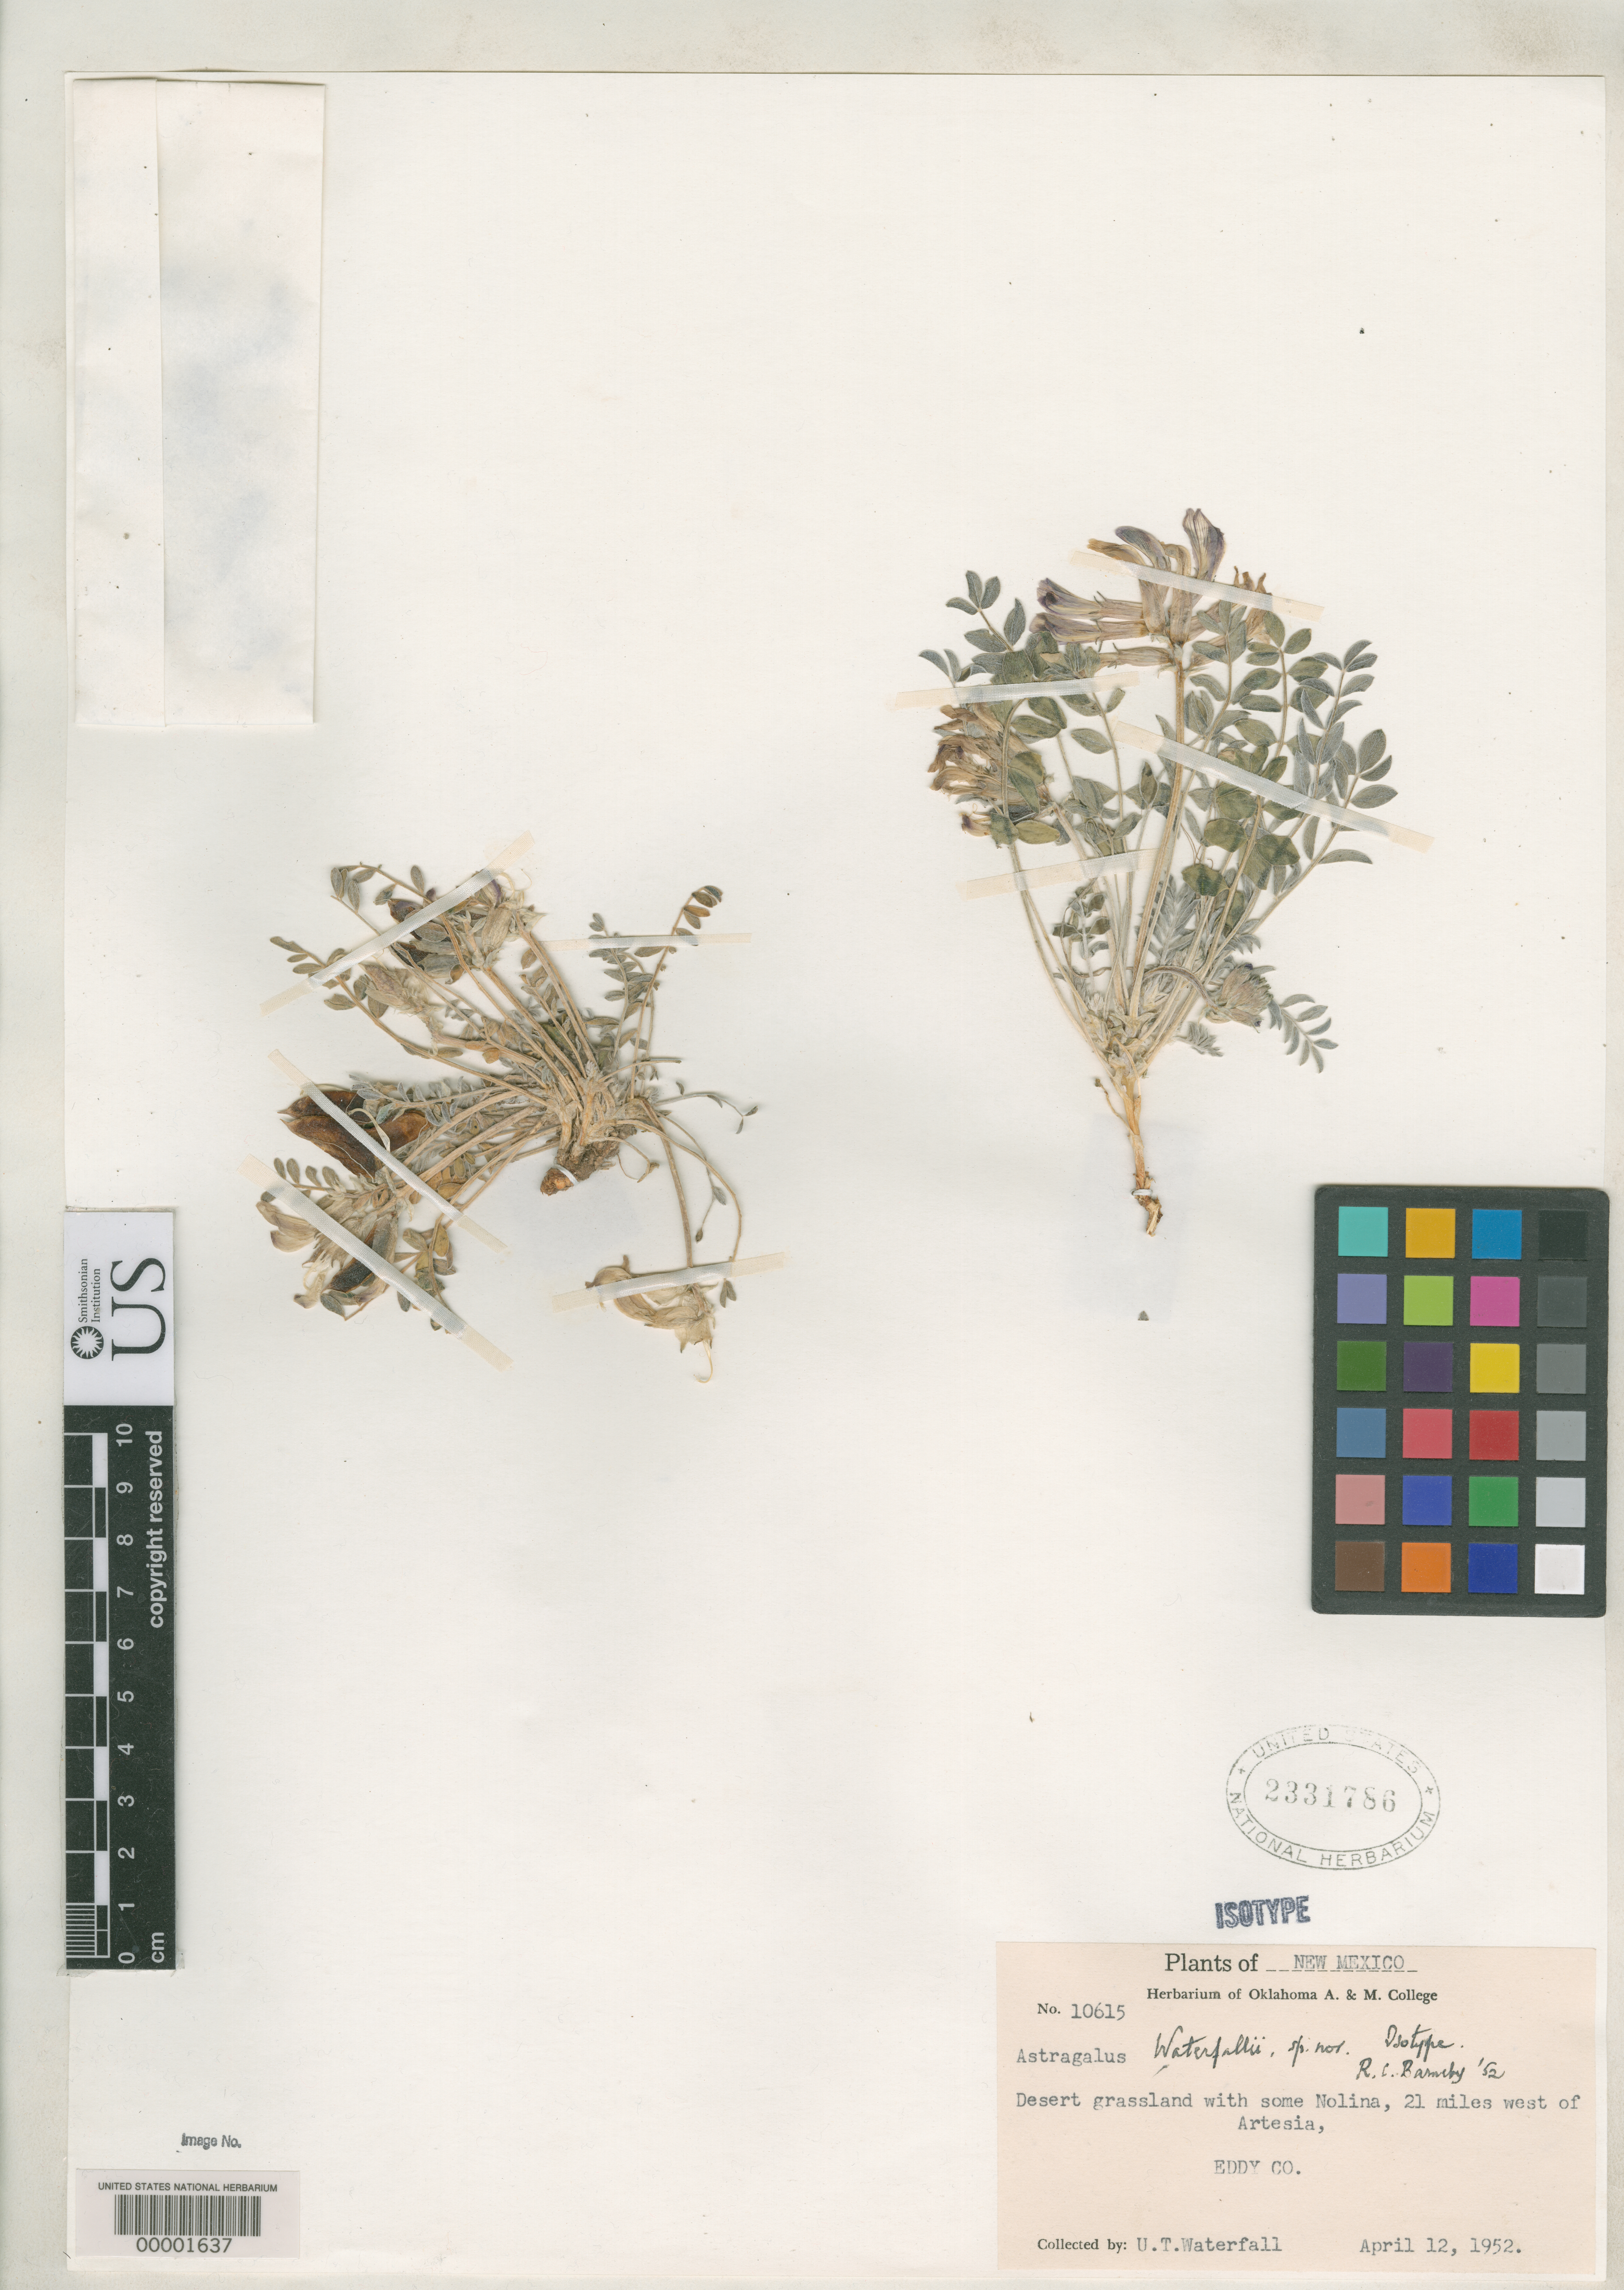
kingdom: Plantae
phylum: Tracheophyta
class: Magnoliopsida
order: Fabales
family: Fabaceae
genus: Astragalus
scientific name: Astragalus waterfallii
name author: Barneby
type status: Isotype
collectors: U. T. Waterfall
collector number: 10615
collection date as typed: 12 Apr 1952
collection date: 1952-04-12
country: United States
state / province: New Mexico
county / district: Eddy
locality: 21 mi W of Artesia.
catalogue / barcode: US 2331786